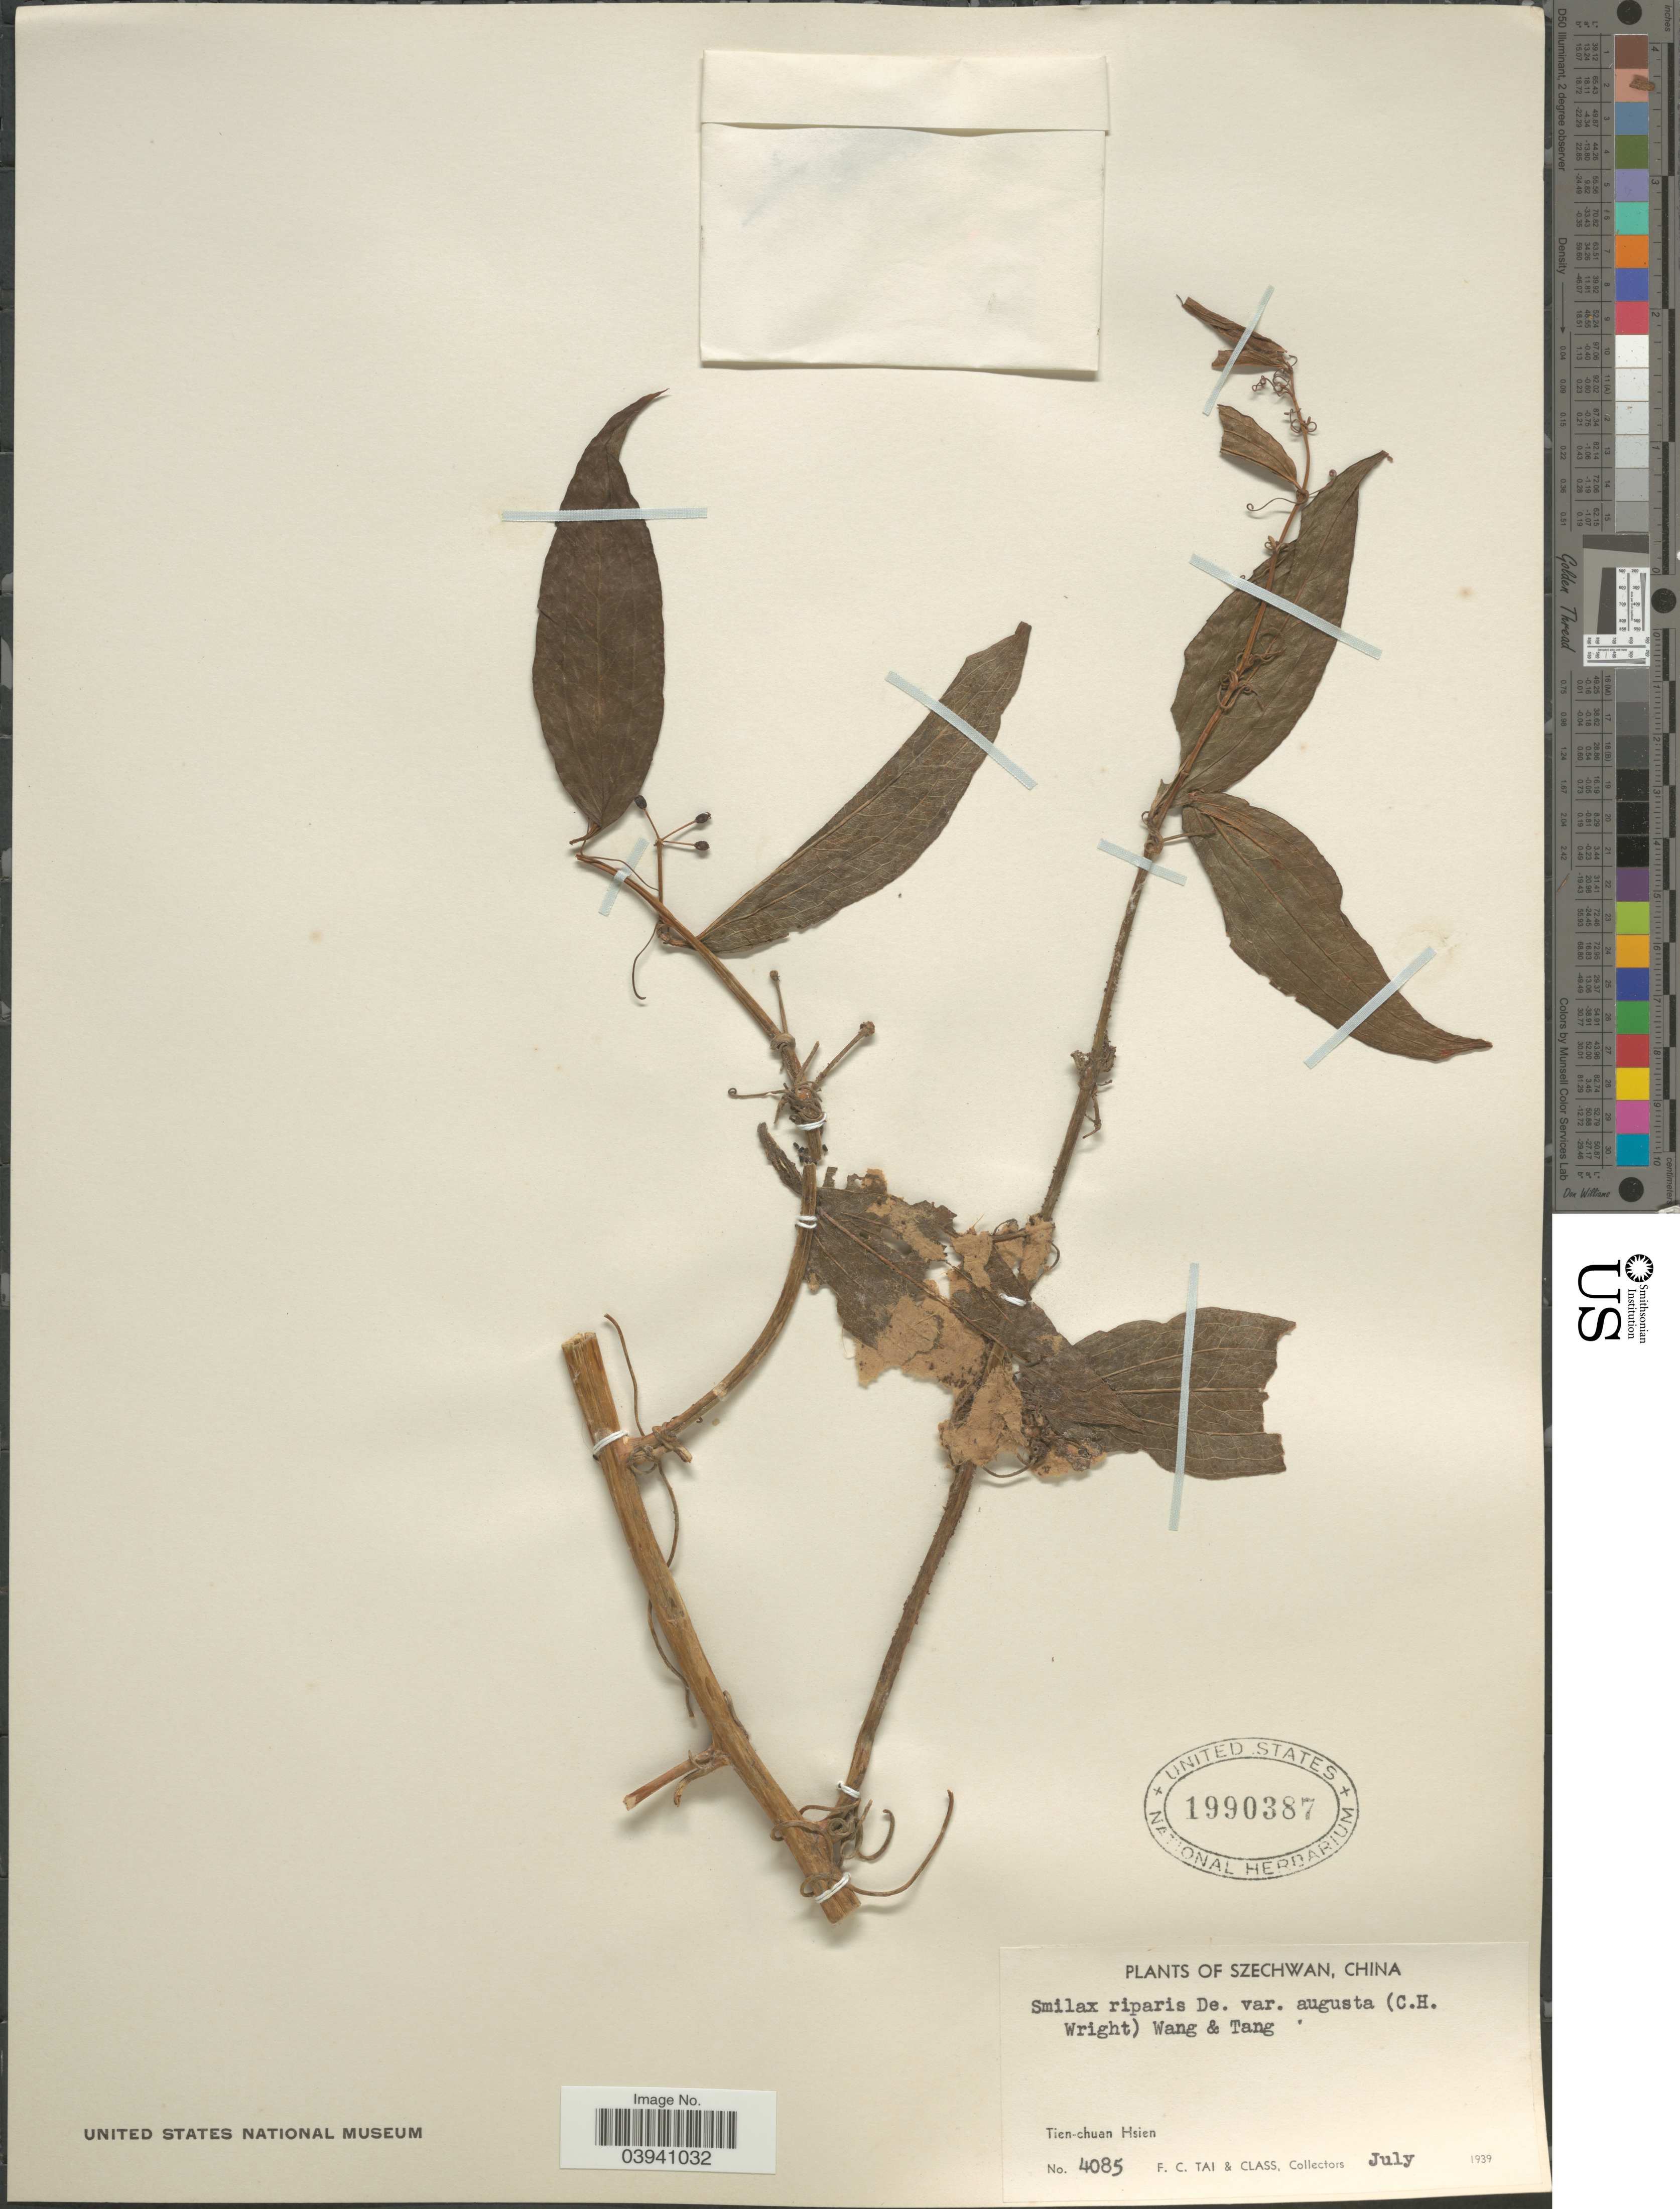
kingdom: Plantae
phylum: Tracheophyta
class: Liliopsida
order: Liliales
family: Smilacaceae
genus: Smilax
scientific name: Smilax riparia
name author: A. DC.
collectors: F. Tai & Class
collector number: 4085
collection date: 1939-07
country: China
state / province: Sichuan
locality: Szechwan. Tien-chuan Hsien.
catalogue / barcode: US 1990387